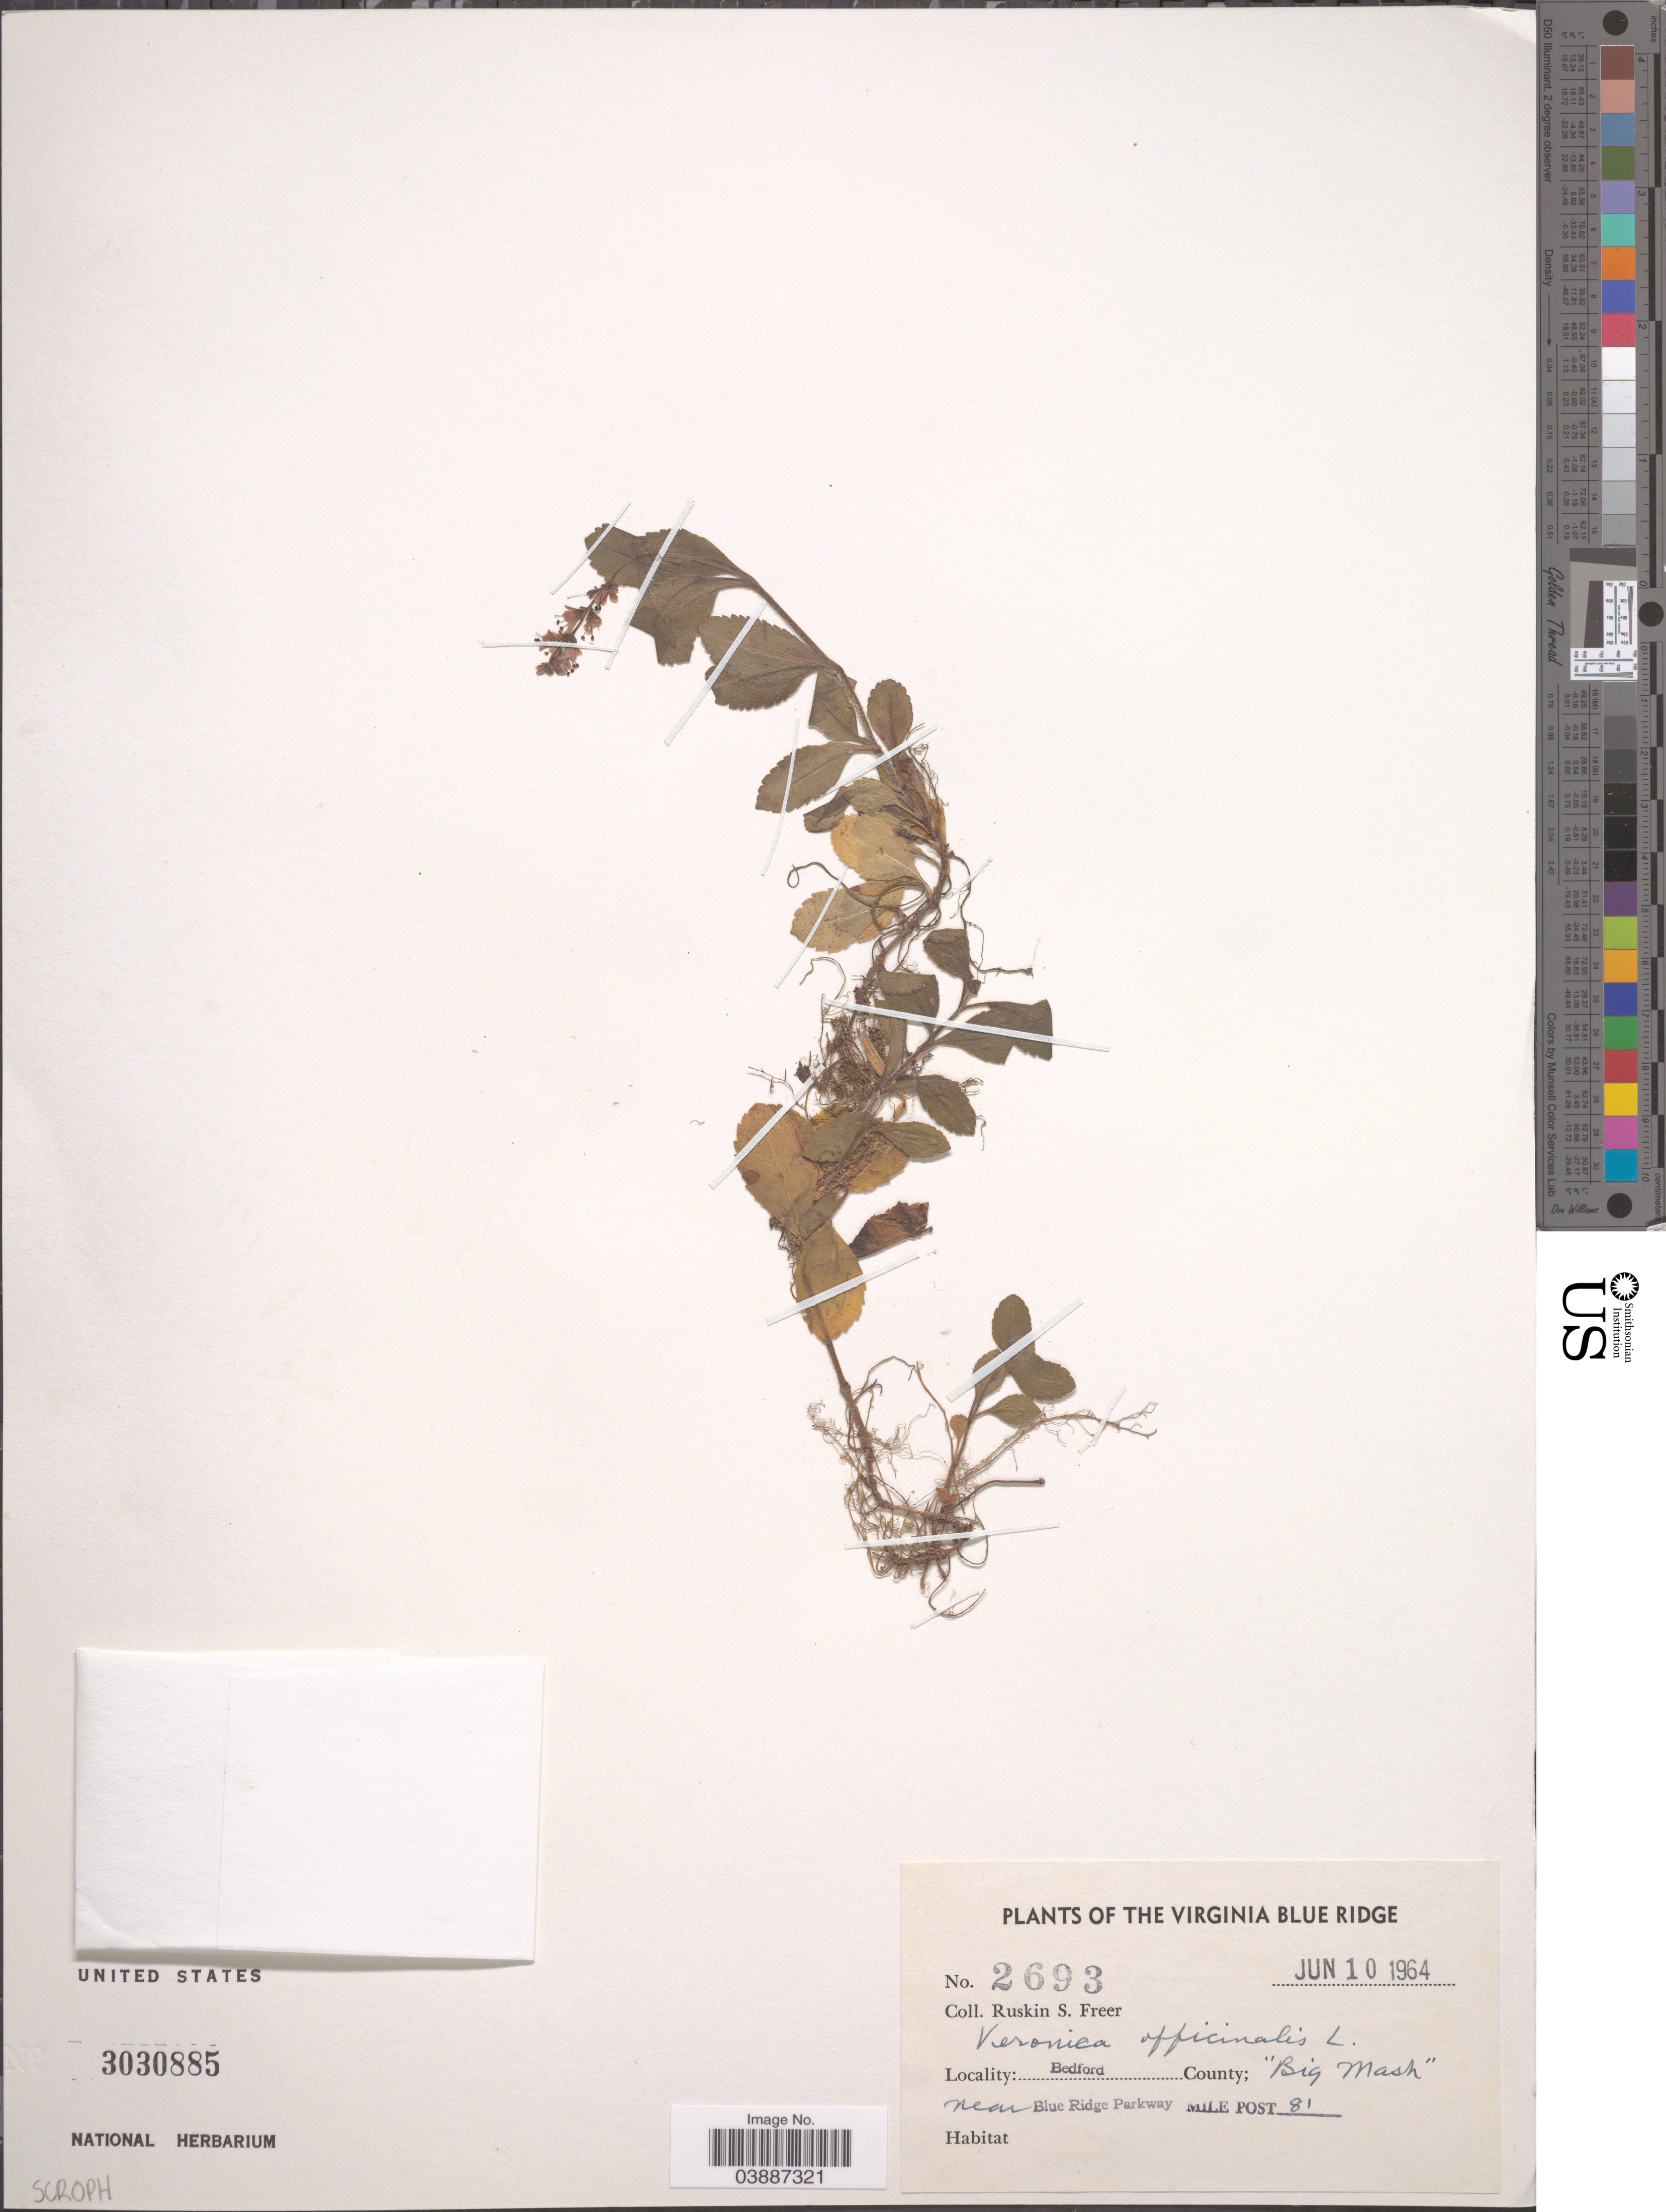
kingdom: Plantae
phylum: Tracheophyta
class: Magnoliopsida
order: Lamiales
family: Plantaginaceae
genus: Veronica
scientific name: Veronica officinalis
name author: L.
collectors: R. Freer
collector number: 2693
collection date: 1964-06-10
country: United States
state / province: Virginia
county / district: Bedford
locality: Blue Ridge. Bedford County. Near Blue Ridge Parkway. Mile Post 81.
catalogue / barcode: US 3030885